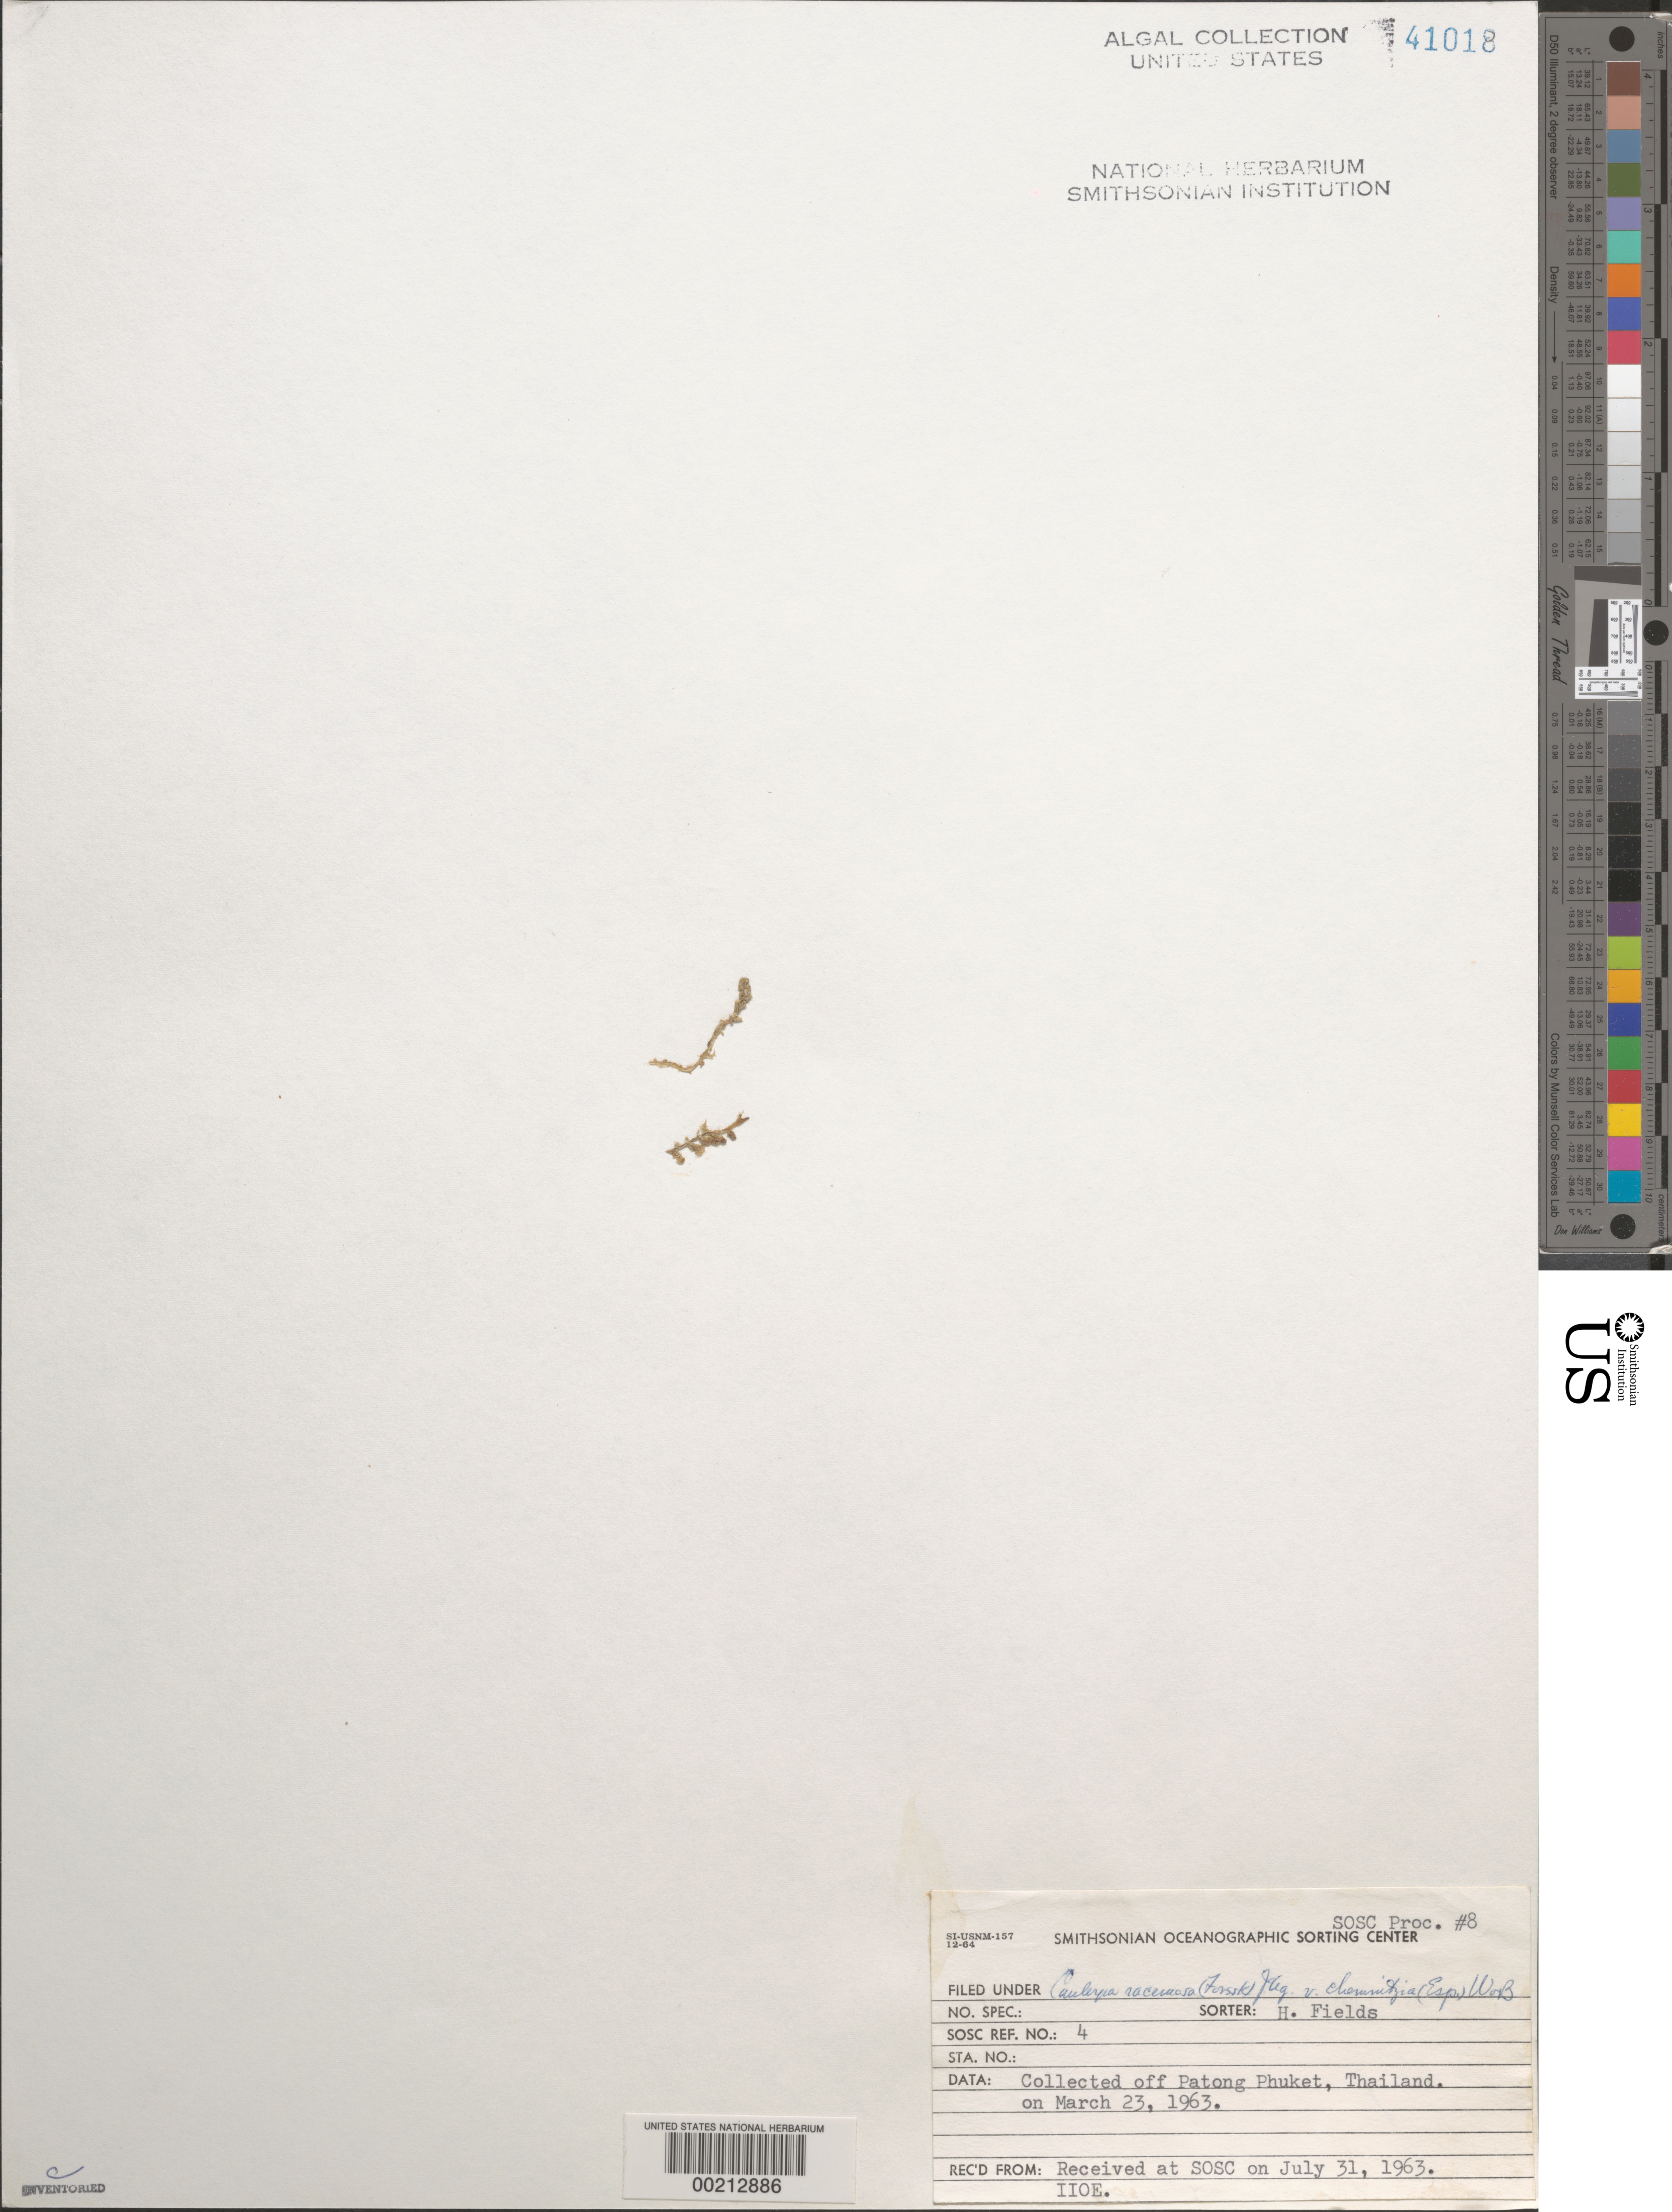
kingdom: Plantae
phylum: Chlorophyta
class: Ulvophyceae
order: Bryopsidales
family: Caulerpaceae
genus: Caulerpa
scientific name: Caulerpa racemosa var. chemnitzia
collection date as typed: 23 Mar 1963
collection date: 1963-03-23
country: Thailand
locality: Off Patong Phuket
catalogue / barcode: US 41018